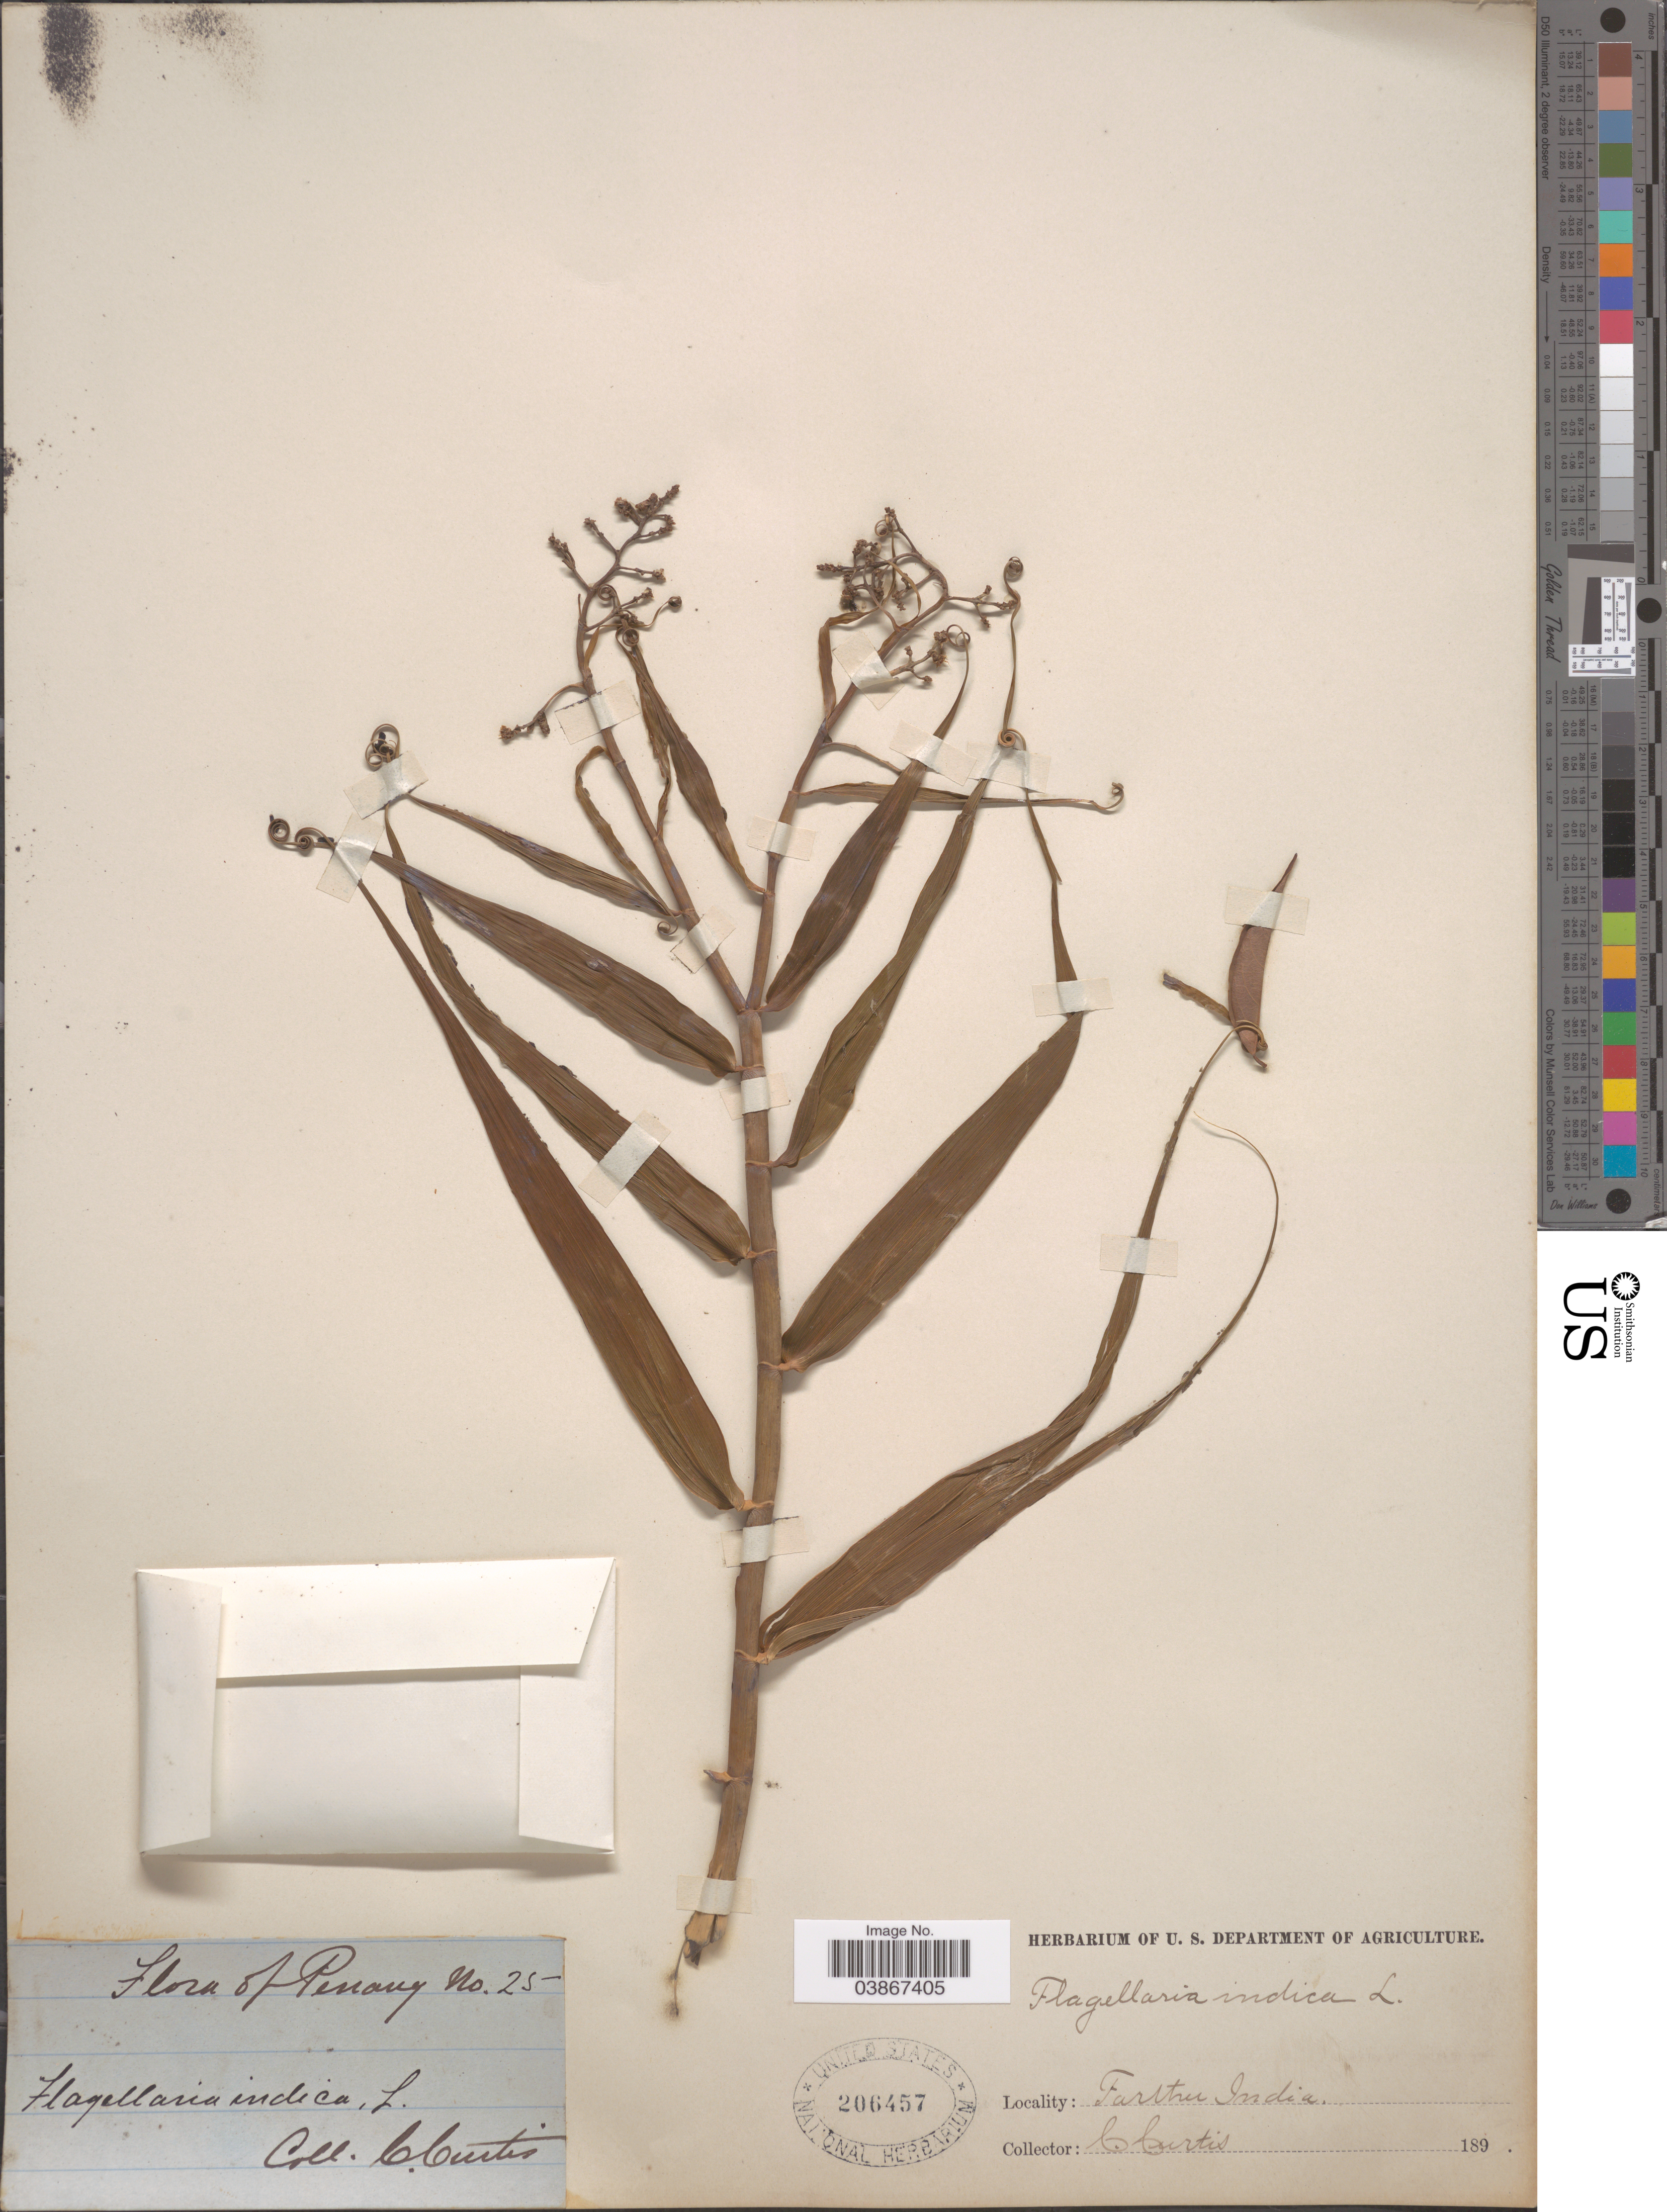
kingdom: Plantae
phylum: Tracheophyta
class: Liliopsida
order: Poales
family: Flagellariaceae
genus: Flagellaria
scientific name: Flagellaria indica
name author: L.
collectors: C. Curtis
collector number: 25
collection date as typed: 189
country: Malaysia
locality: Penang. Farther India.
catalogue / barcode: US 206457